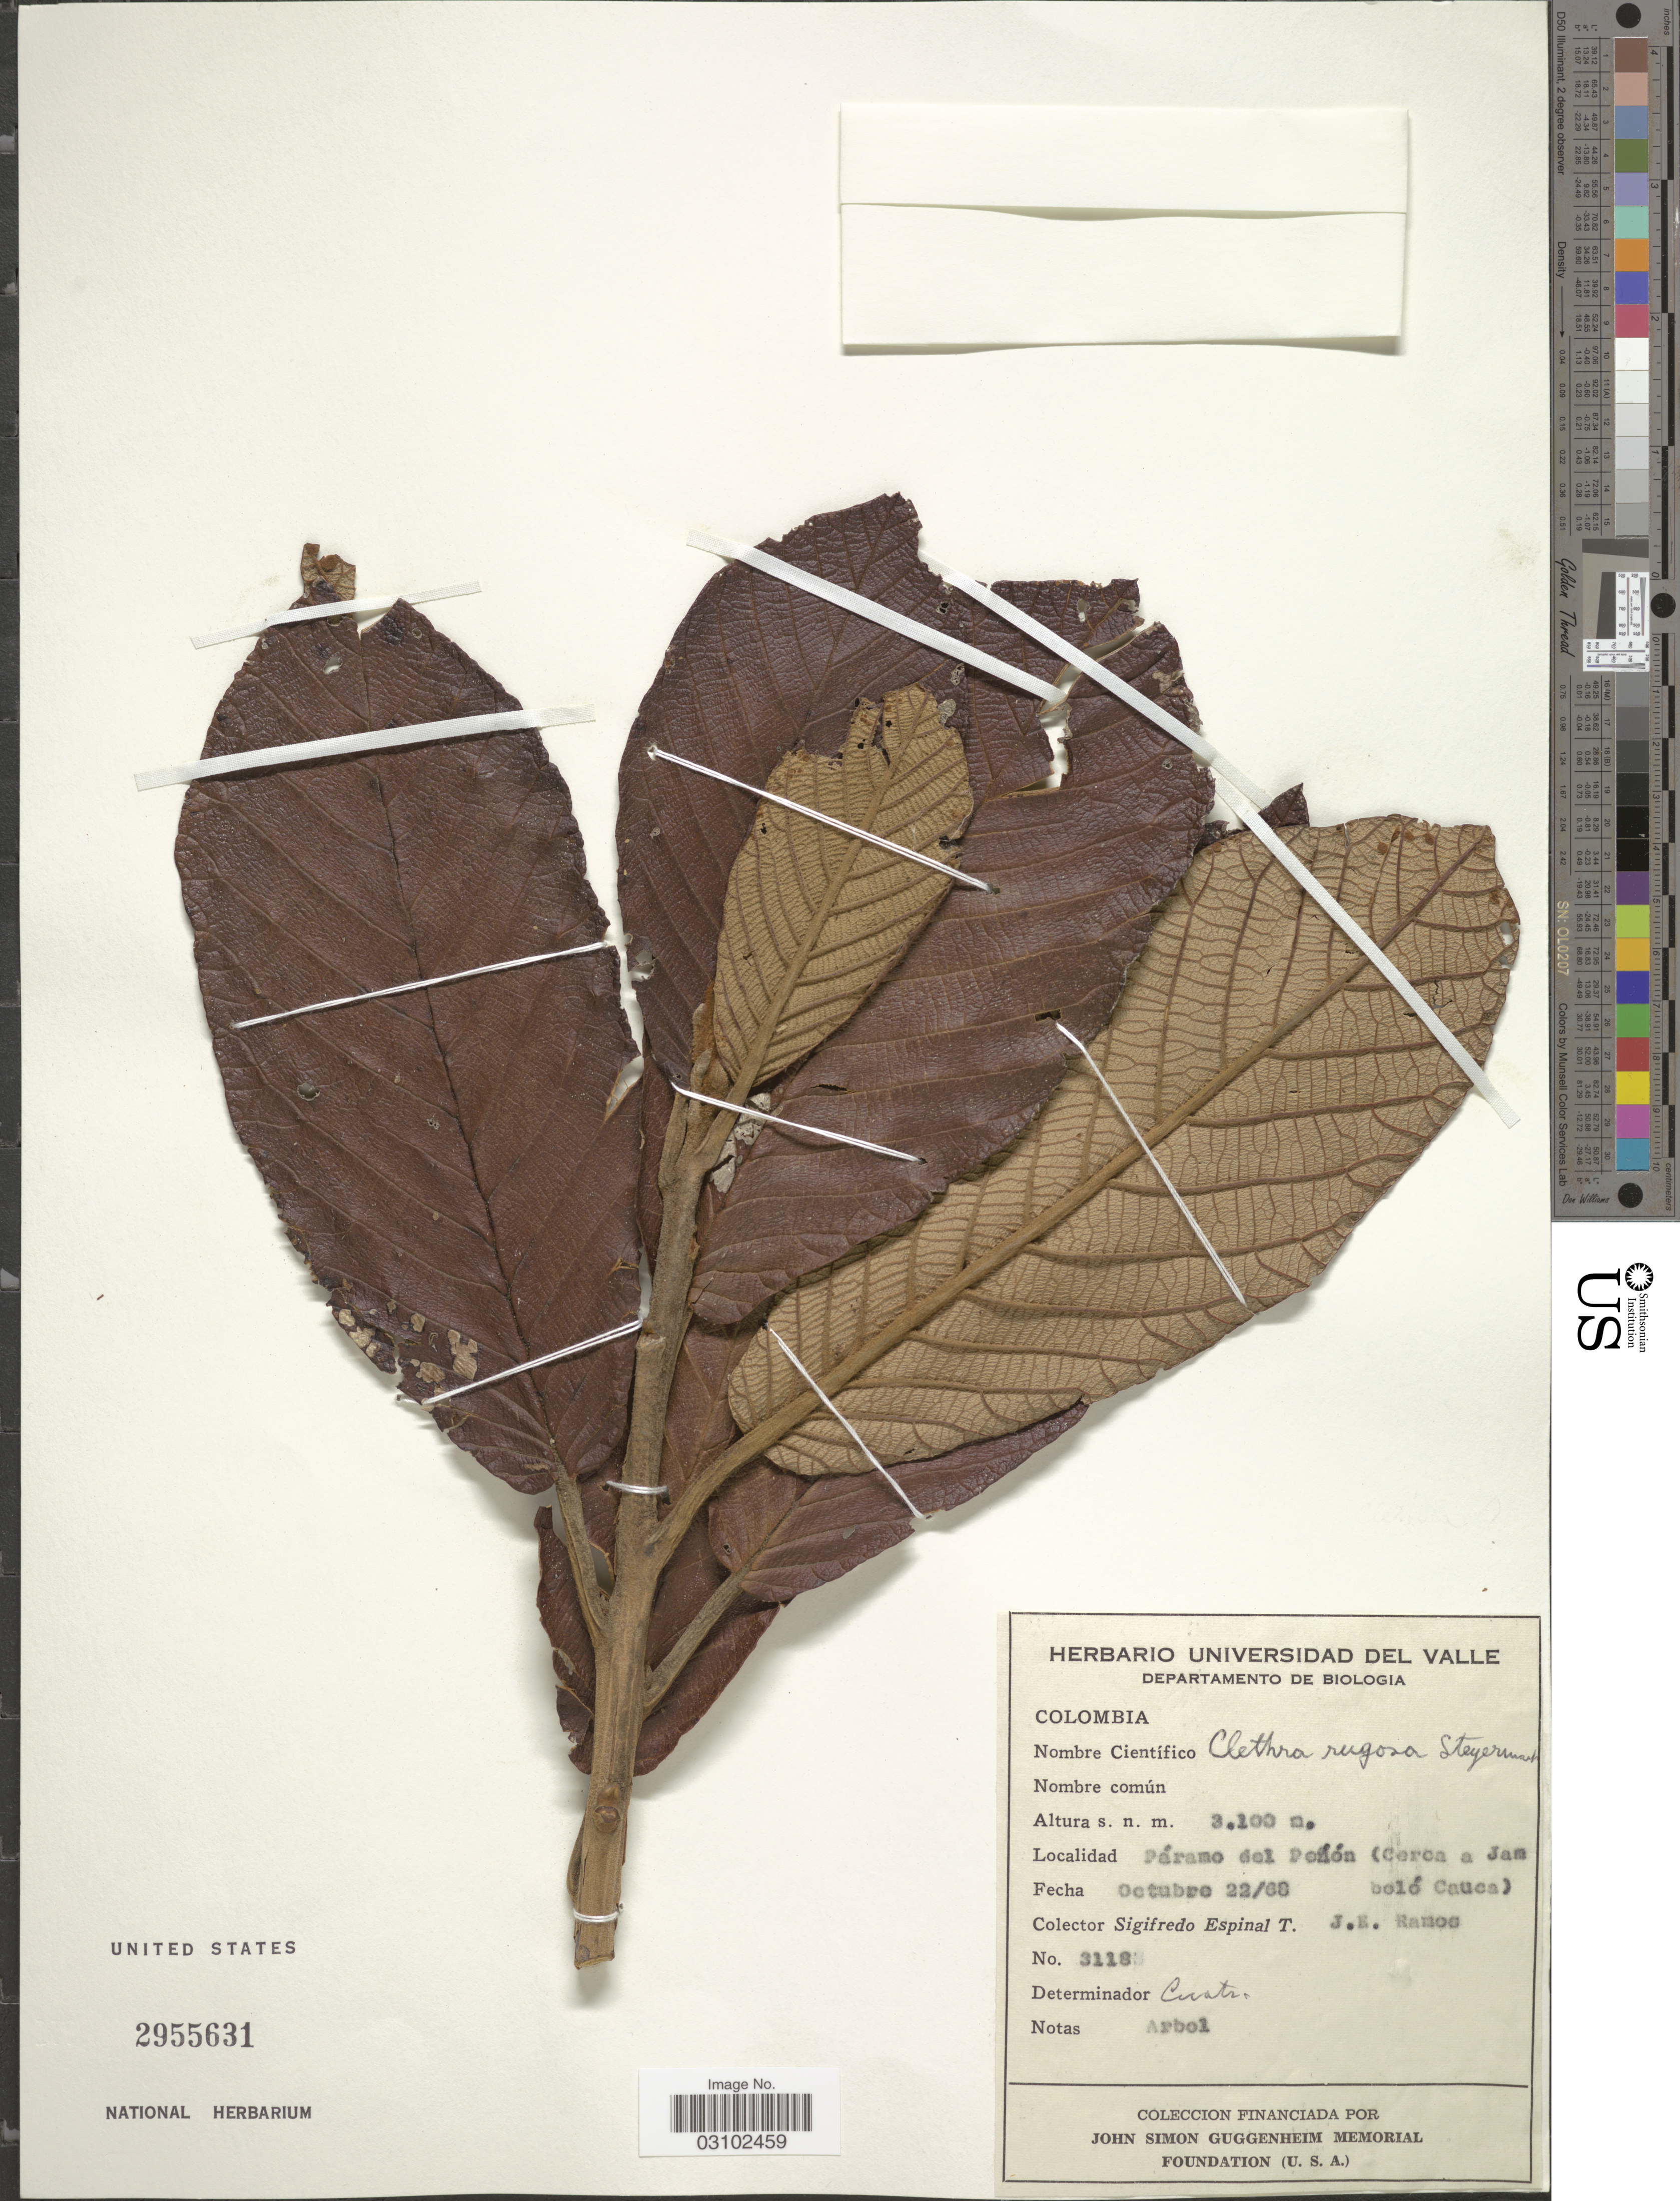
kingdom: Plantae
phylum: Tracheophyta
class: Magnoliopsida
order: Ericales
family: Clethraceae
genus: Clethra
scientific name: Clethra rugosa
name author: Steyerm.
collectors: S. Espinal T. & J. E. Ramos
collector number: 3118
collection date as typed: Transcribed d/m/y: 22/10/68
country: Colombia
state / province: Cauca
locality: Páramo del Penón (Cerca a Jan boló Cauca).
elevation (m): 3100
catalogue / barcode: US 2955631